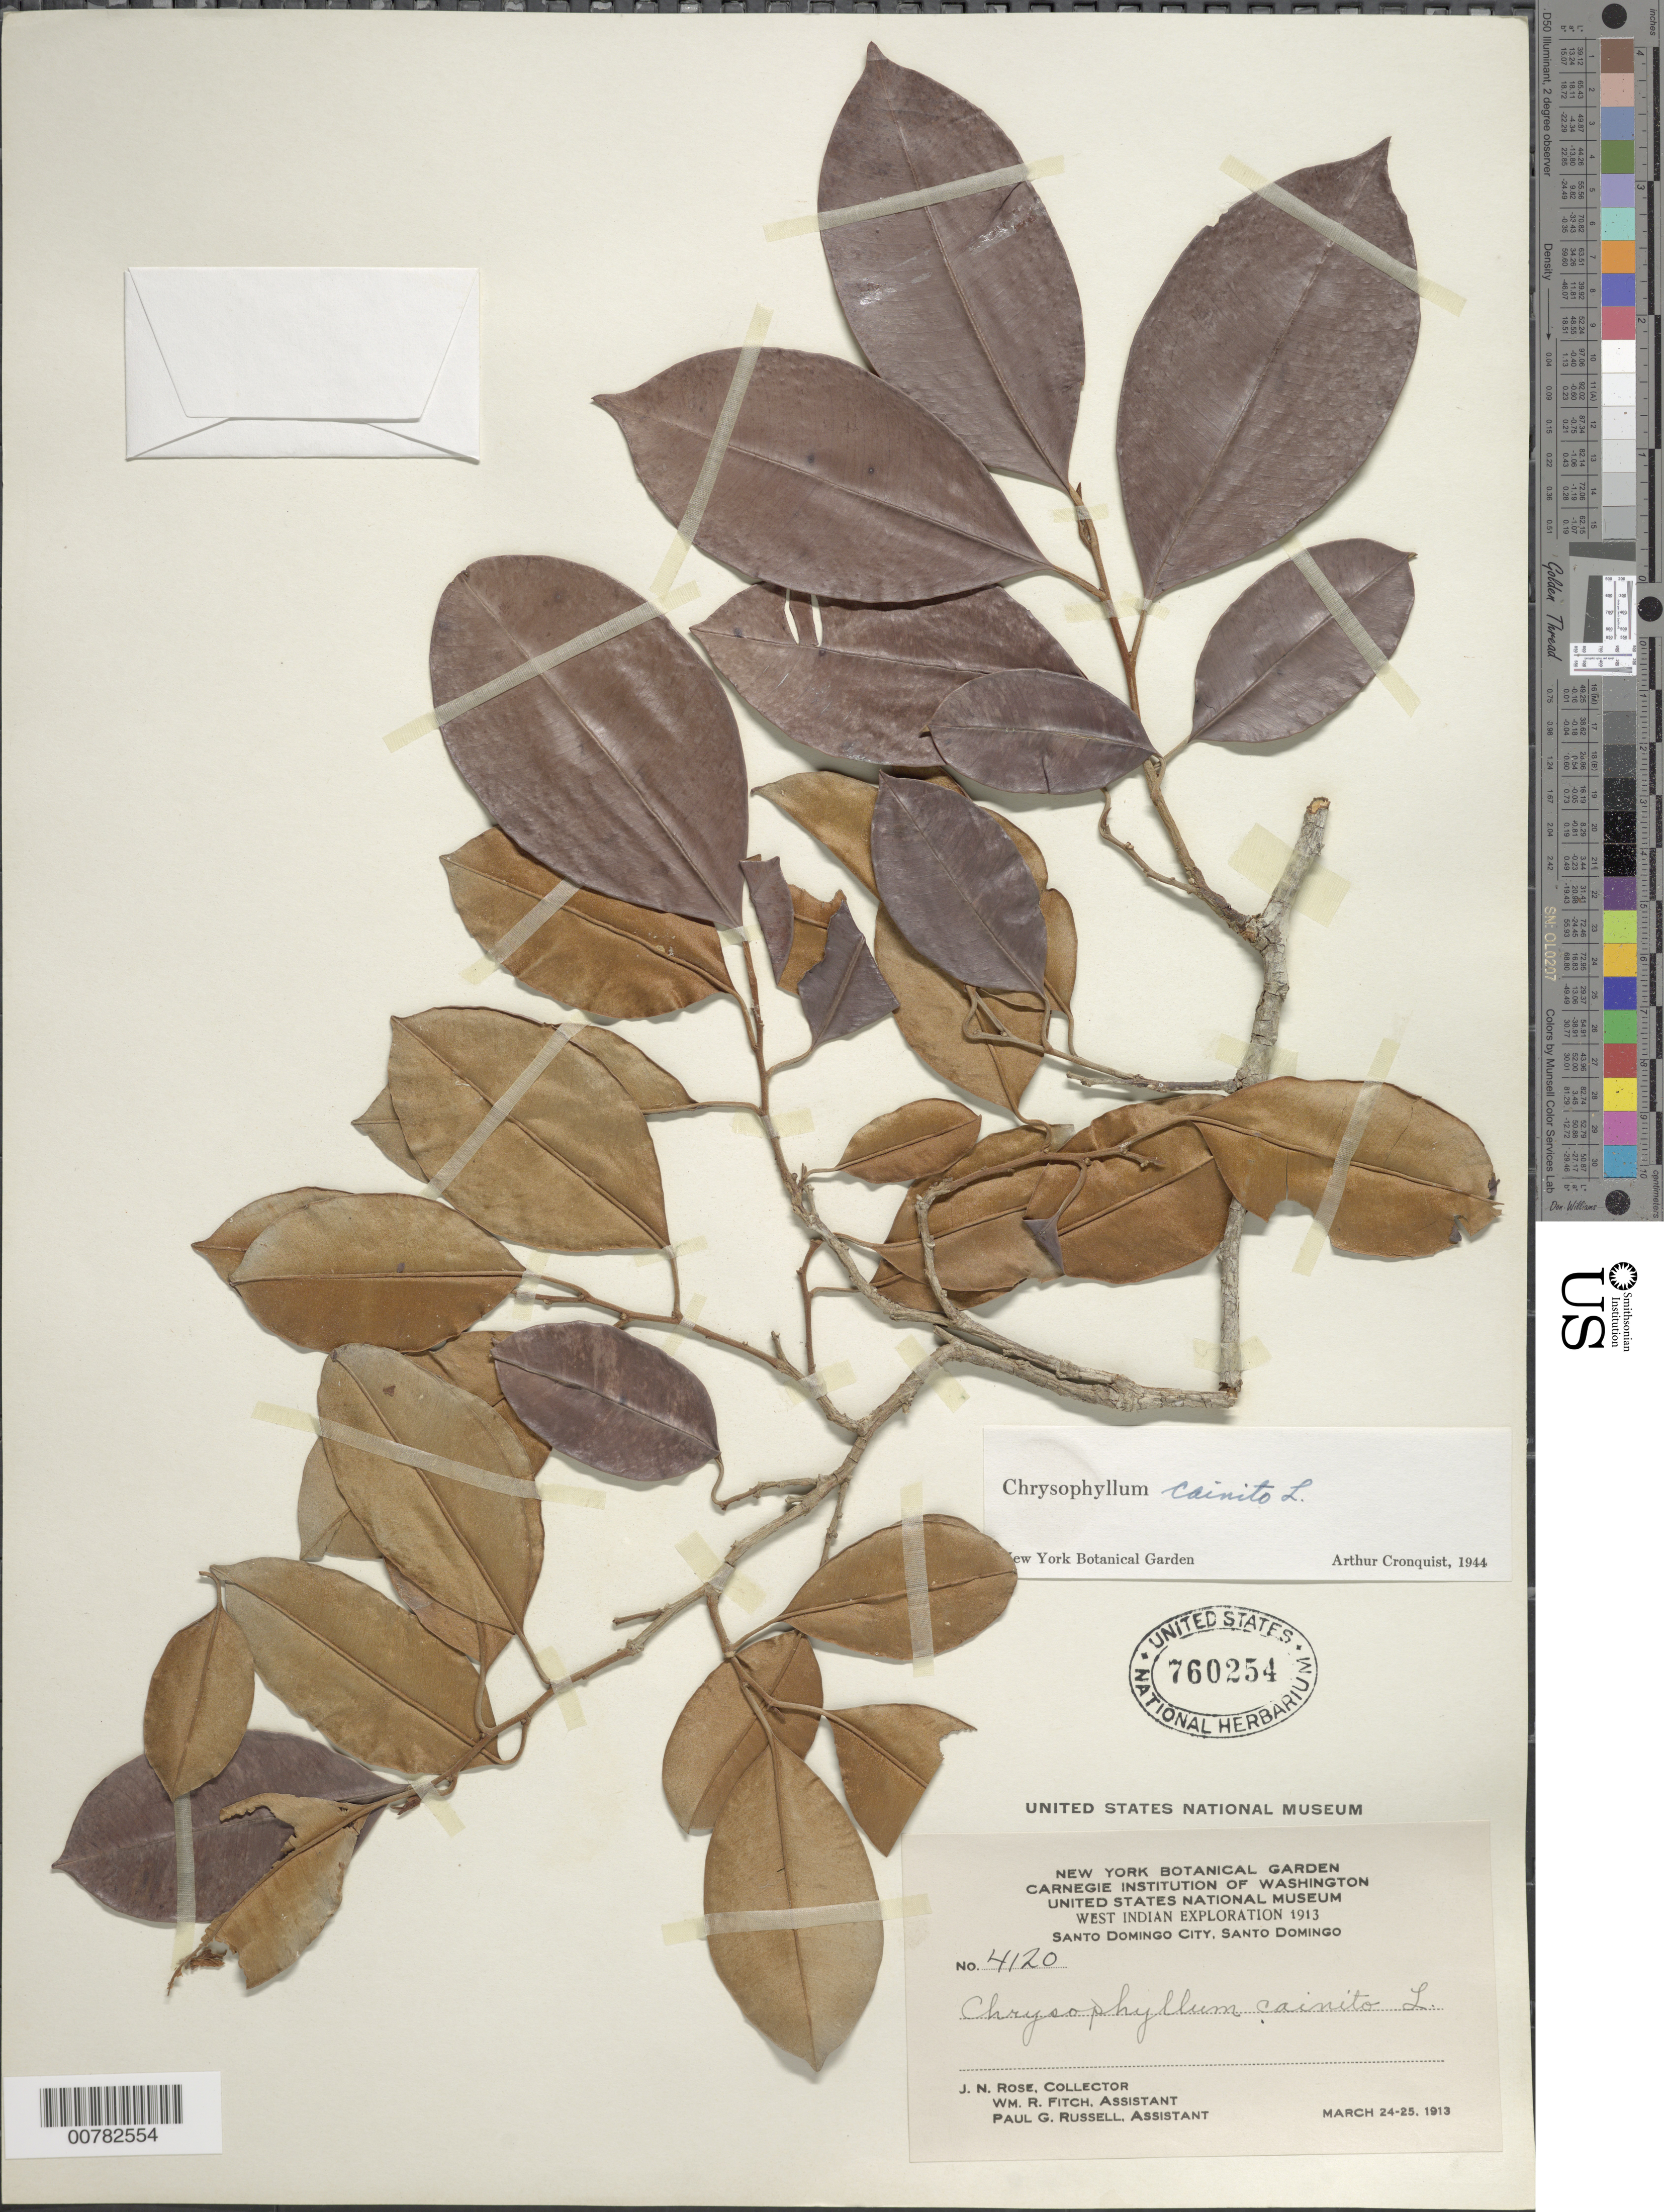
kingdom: Plantae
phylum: Tracheophyta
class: Magnoliopsida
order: Ericales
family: Sapotaceae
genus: Chrysophyllum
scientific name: Chrysophyllum cainito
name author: L.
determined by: Cronquist, A. J.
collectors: J. N. Rose, W. R. Fitch & P. G. Russell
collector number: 4120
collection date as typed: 24 Mar 1913 25 Mar 1913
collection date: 1913-03-24/1913-03-25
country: Dominican Republic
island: Hispaniola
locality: Santo Domingo City.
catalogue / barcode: US 760254